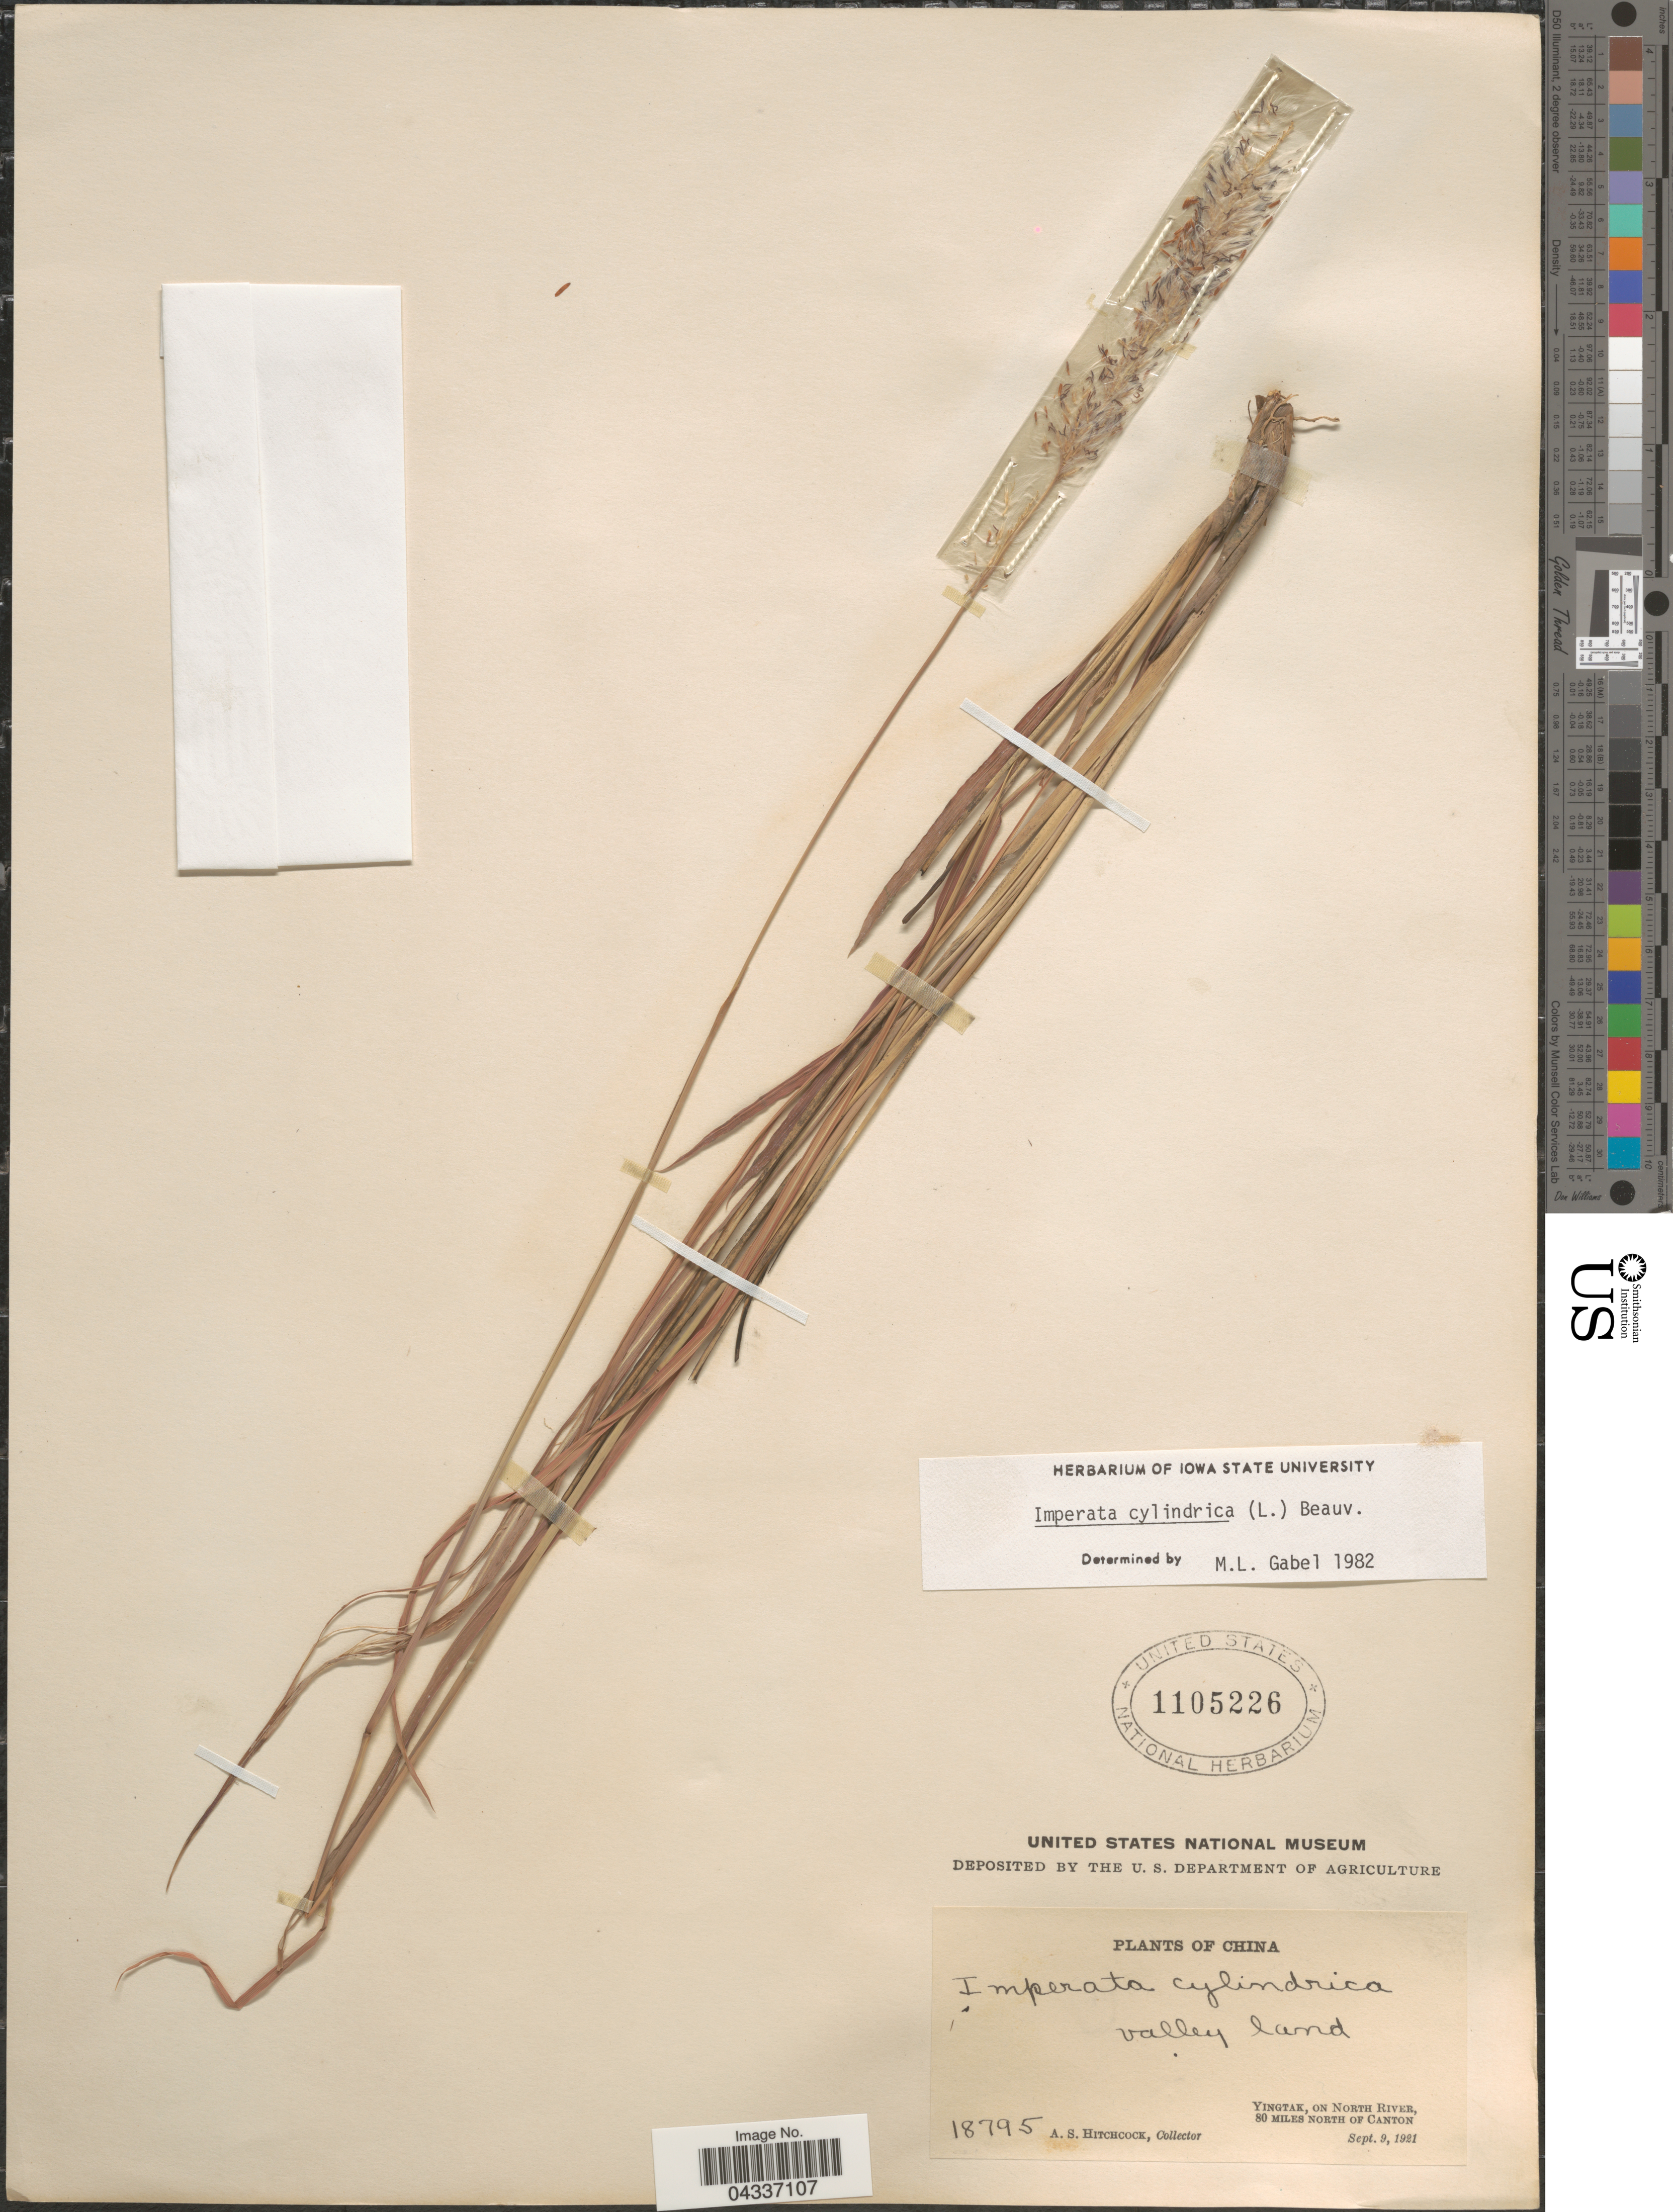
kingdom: Plantae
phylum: Tracheophyta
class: Liliopsida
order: Poales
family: Poaceae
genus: Imperata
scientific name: Imperata cylindrica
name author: (L.) P. Beauv.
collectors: A. S. Hitchcock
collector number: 18795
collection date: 1921-09-09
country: China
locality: Yingtak, on North River, 80 miles north of Canton.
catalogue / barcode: US 1105226